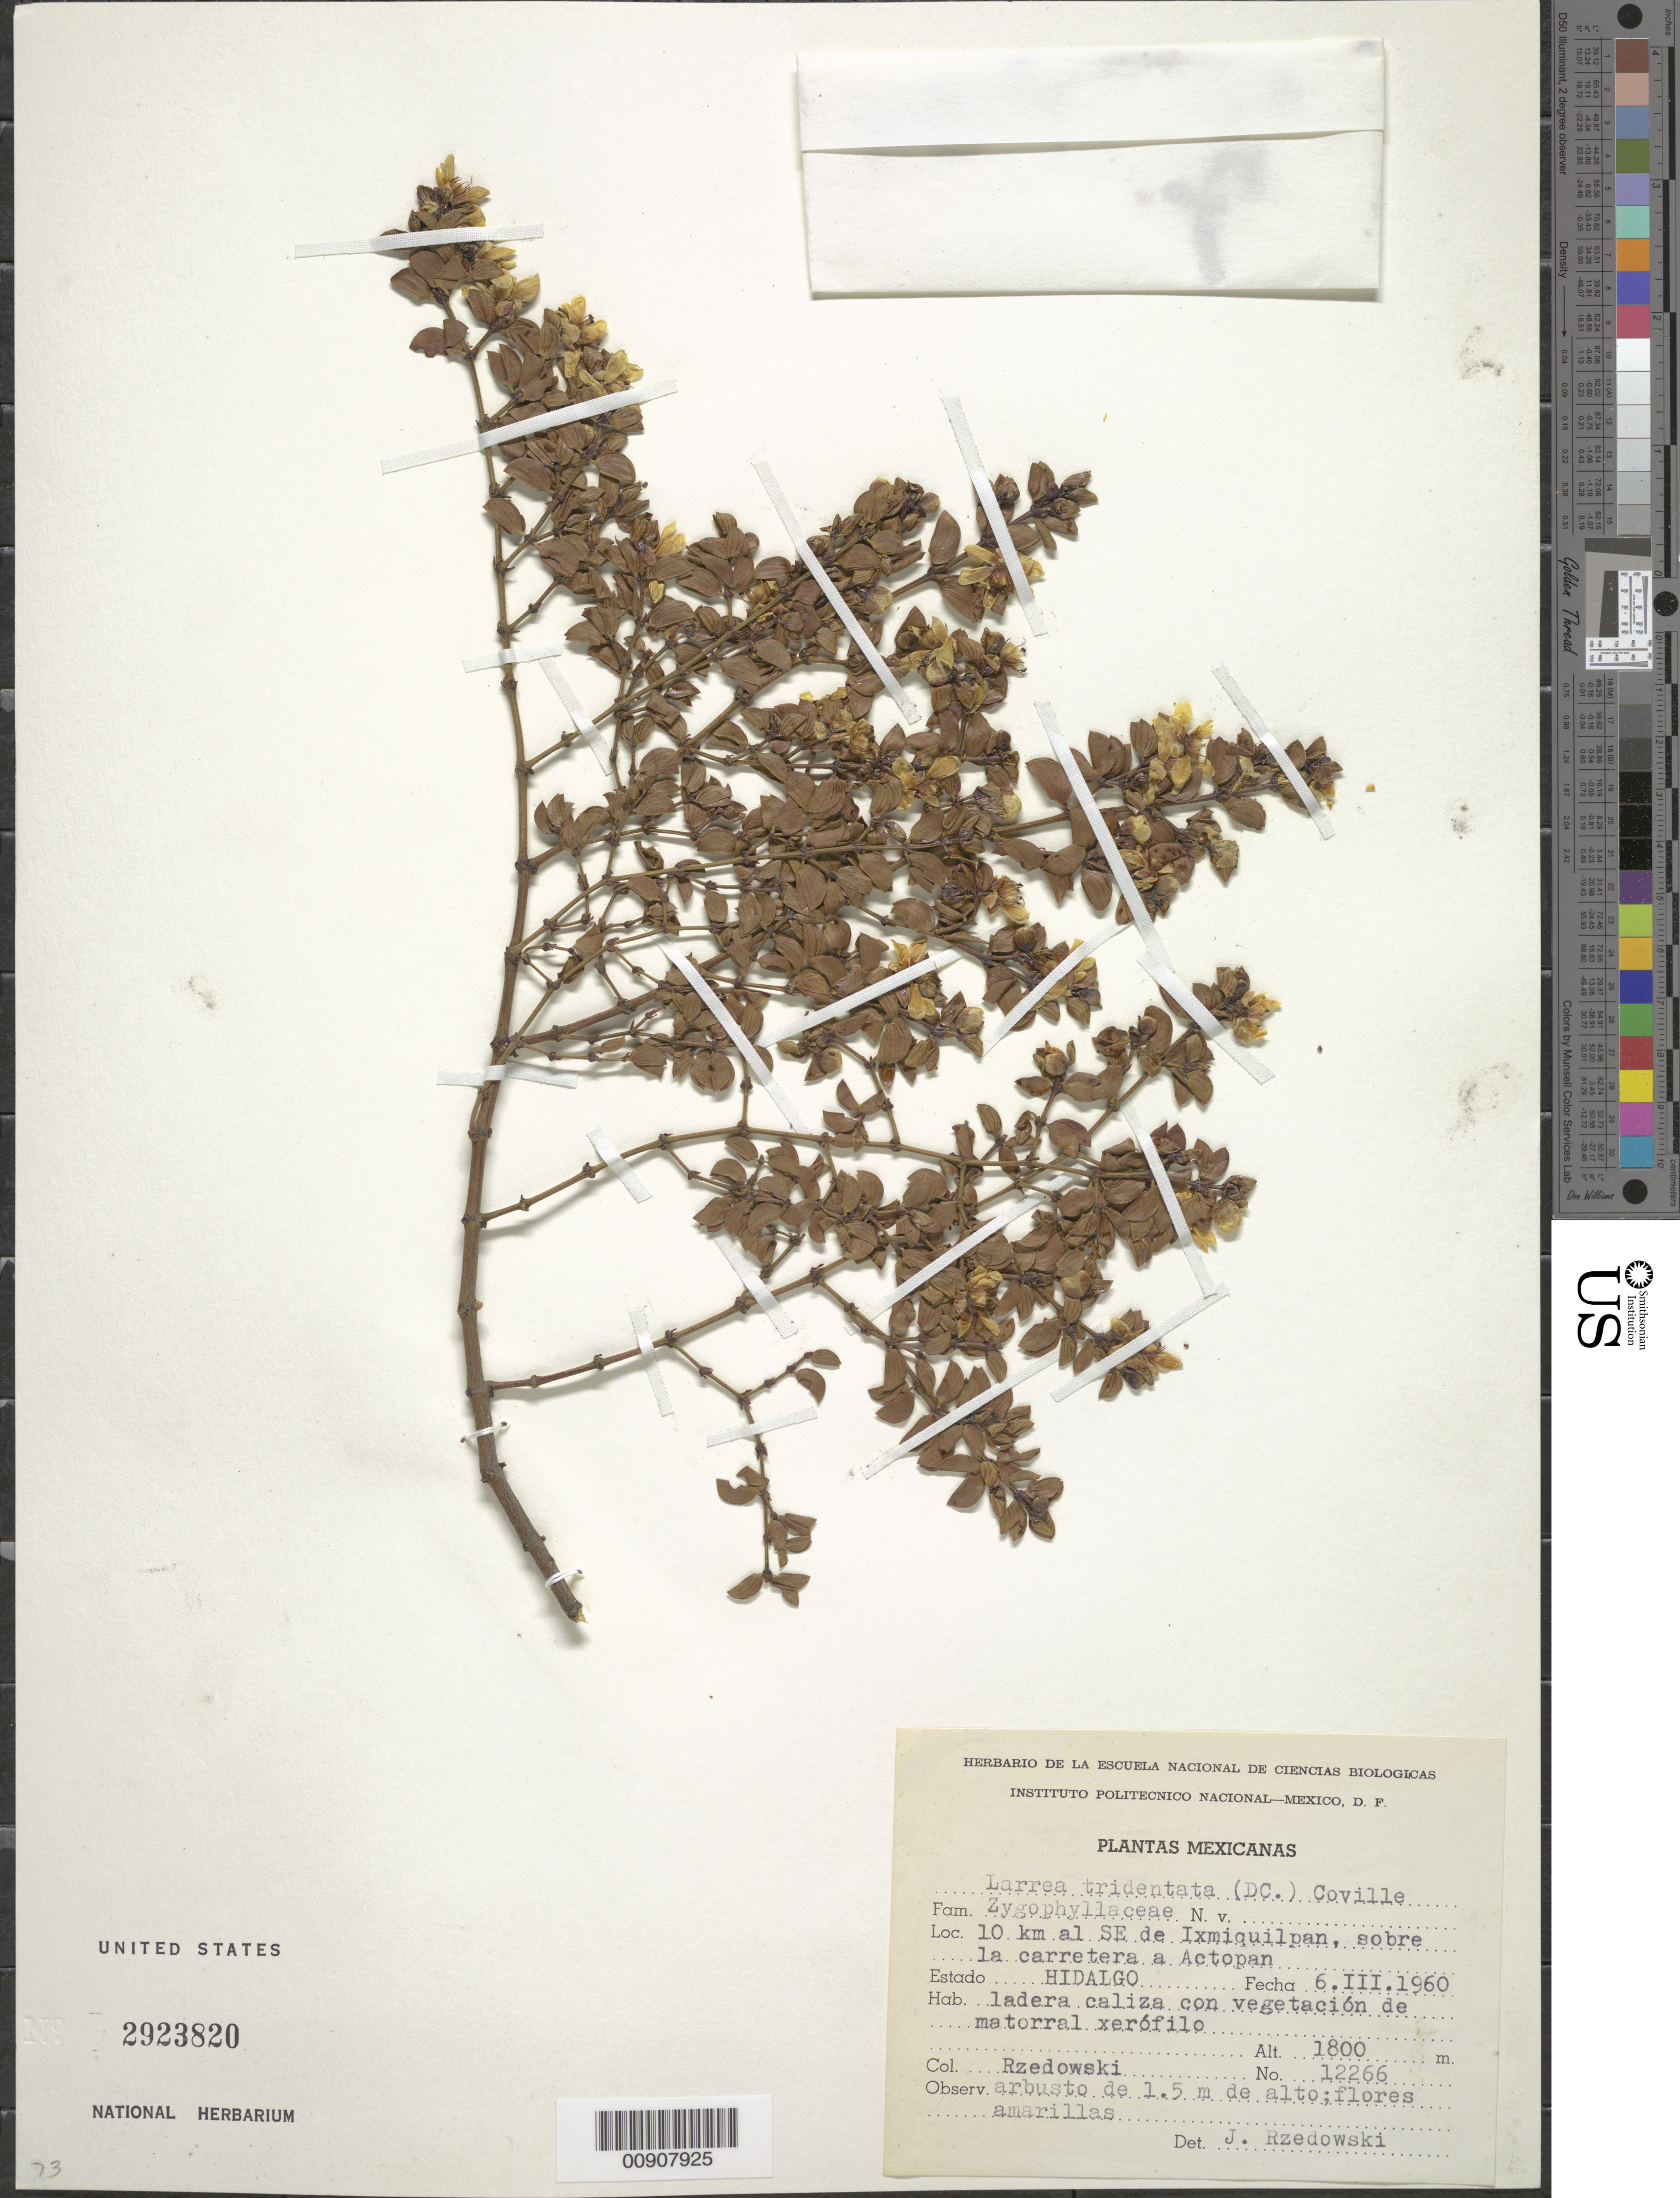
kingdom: Plantae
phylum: Tracheophyta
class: Magnoliopsida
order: Zygophyllales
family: Zygophyllaceae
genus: Larrea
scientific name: Larrea tridentata var. tridentata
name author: (Sessé & Moc. ex DC.) Coville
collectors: J. Rzedowski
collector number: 12266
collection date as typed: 06 Mar 1960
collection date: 1960-03-06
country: Mexico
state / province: Hidalgo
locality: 10 km al SE de Ixmiquilpan, sobre la carretera a Actopan, Estado Hidalgo.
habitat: Ladera caliza con vegetación de matorral xerófilo.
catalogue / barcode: US 2923820